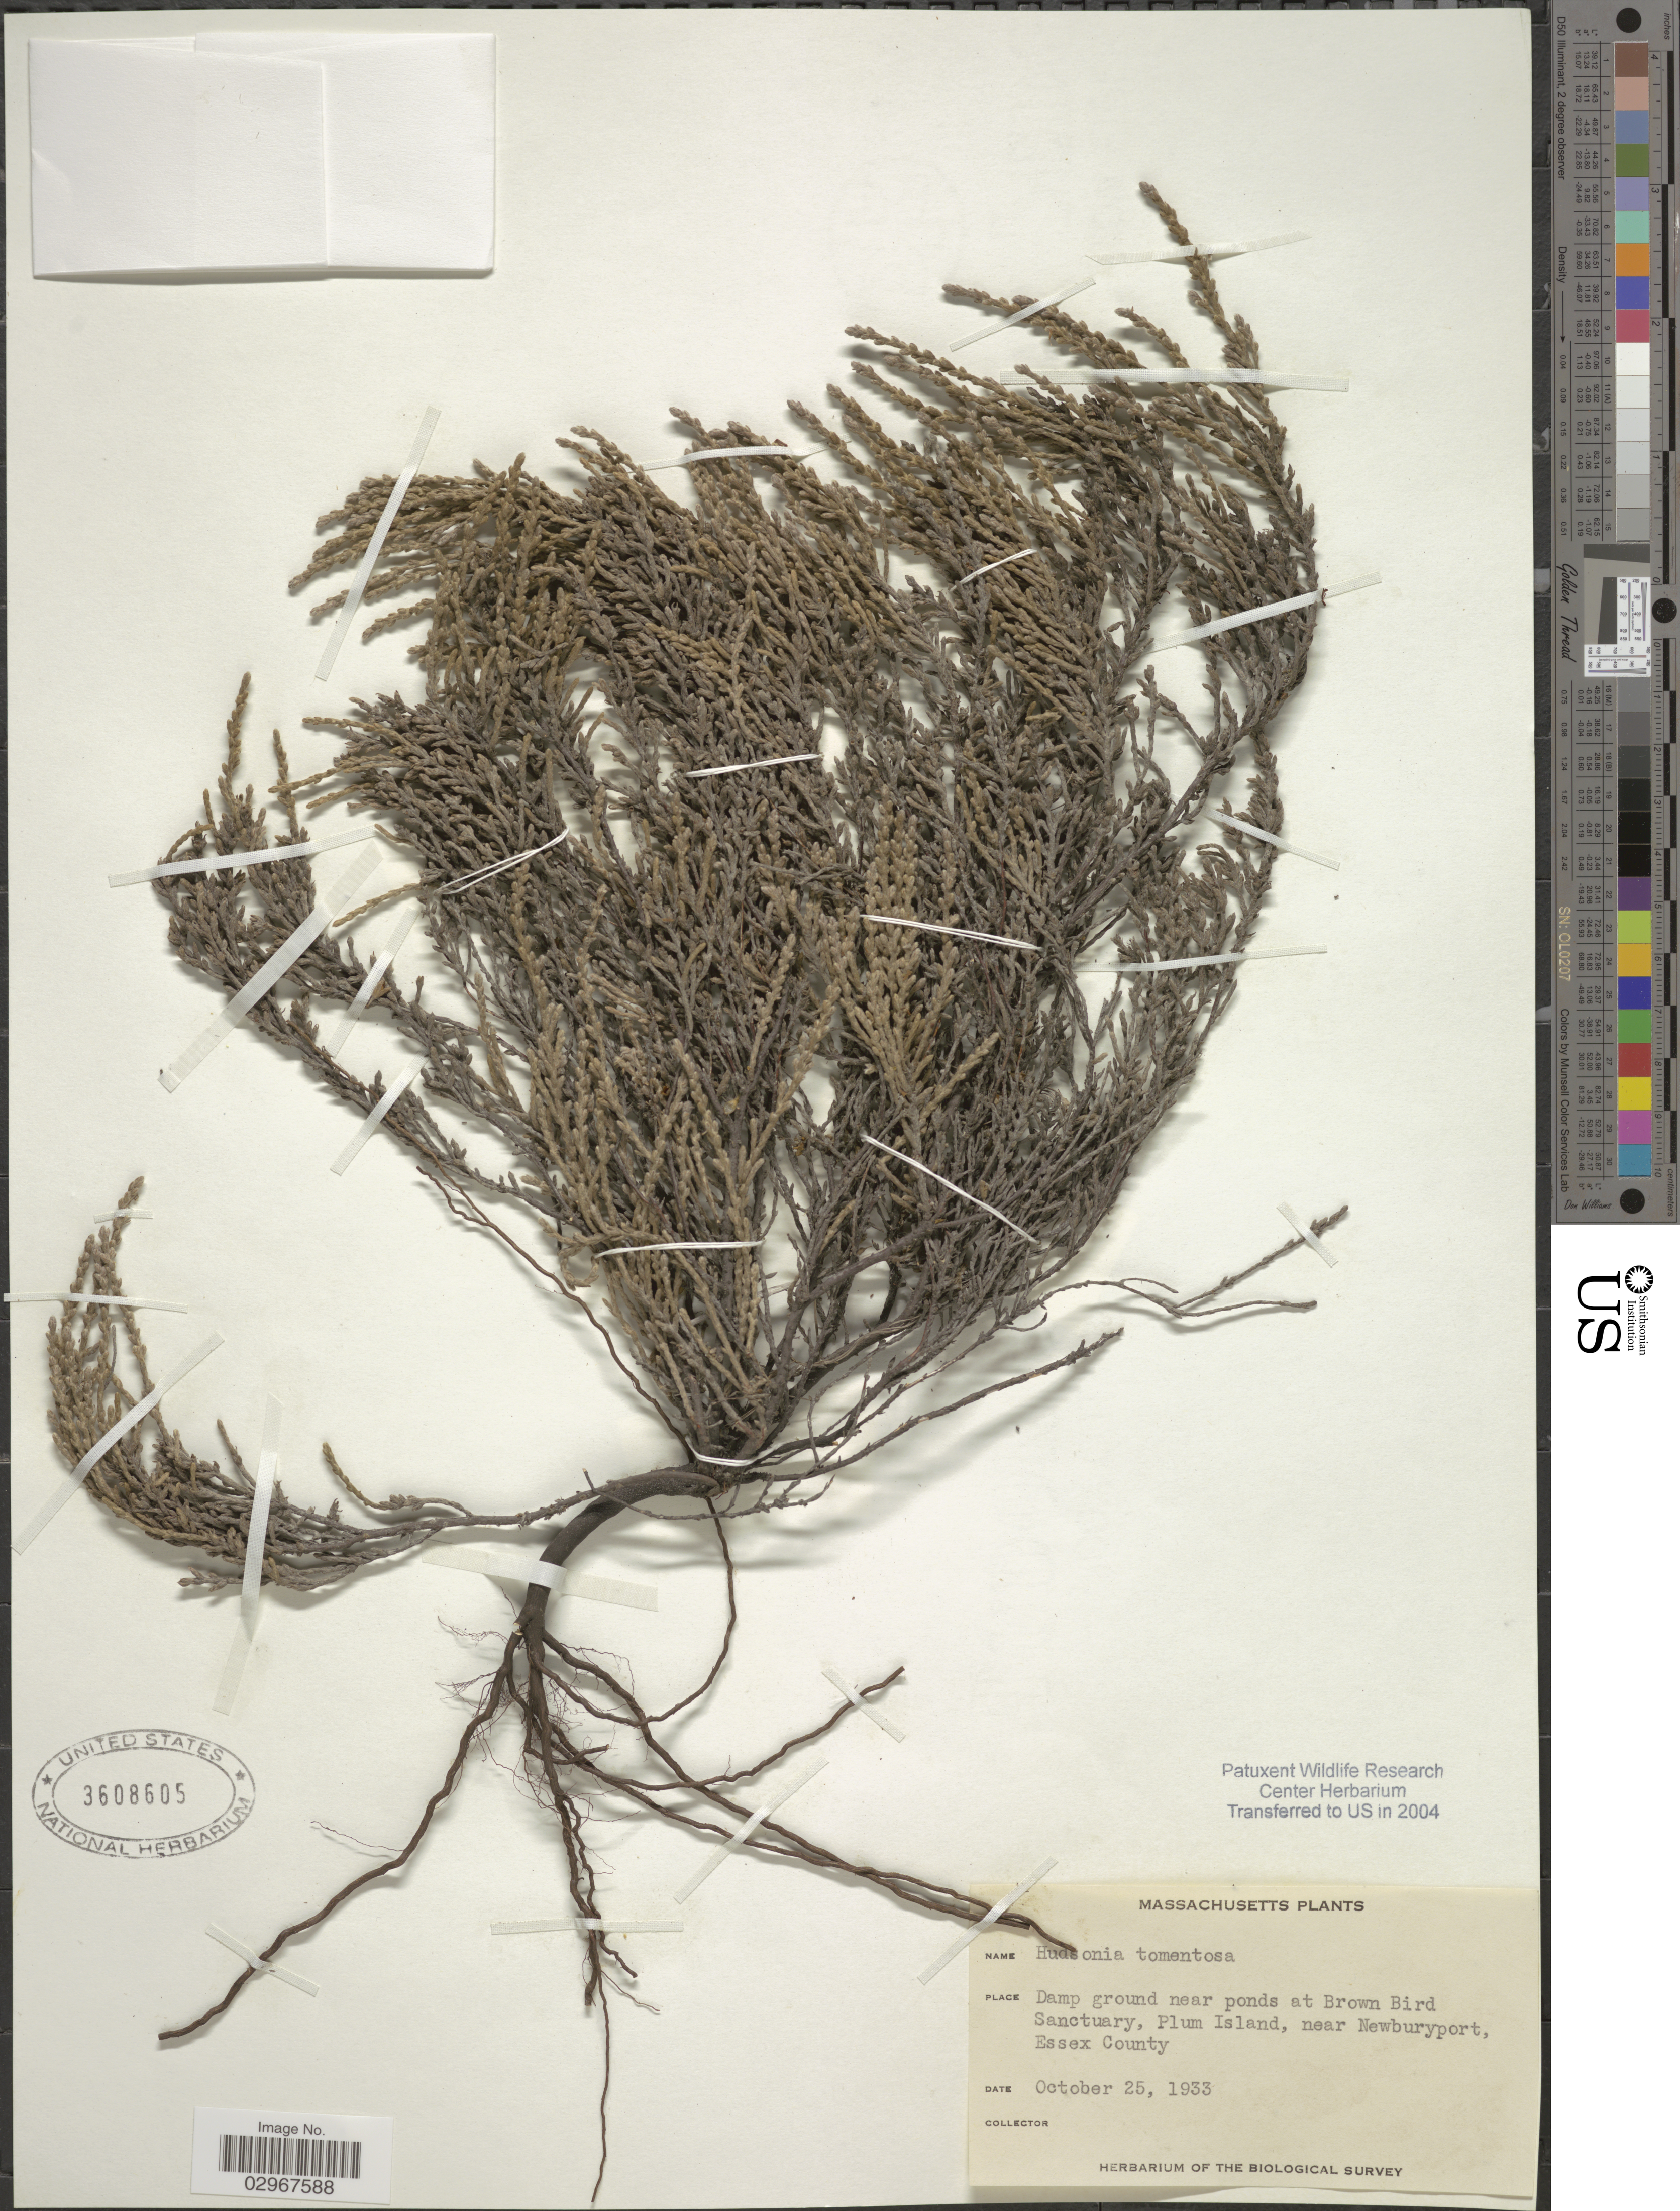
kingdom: Plantae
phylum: Tracheophyta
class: Magnoliopsida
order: Malvales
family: Cistaceae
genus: Hudsonia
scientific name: Hudsonia tomentosa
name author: Nutt.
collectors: ex herb. of the Biological Survey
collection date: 1933-10-25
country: United States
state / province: Massachusetts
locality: Damp ground near ponds at Brown Bird Sanctuary, Plum Island, near Newburyport, Essex County.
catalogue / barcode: US 3608605